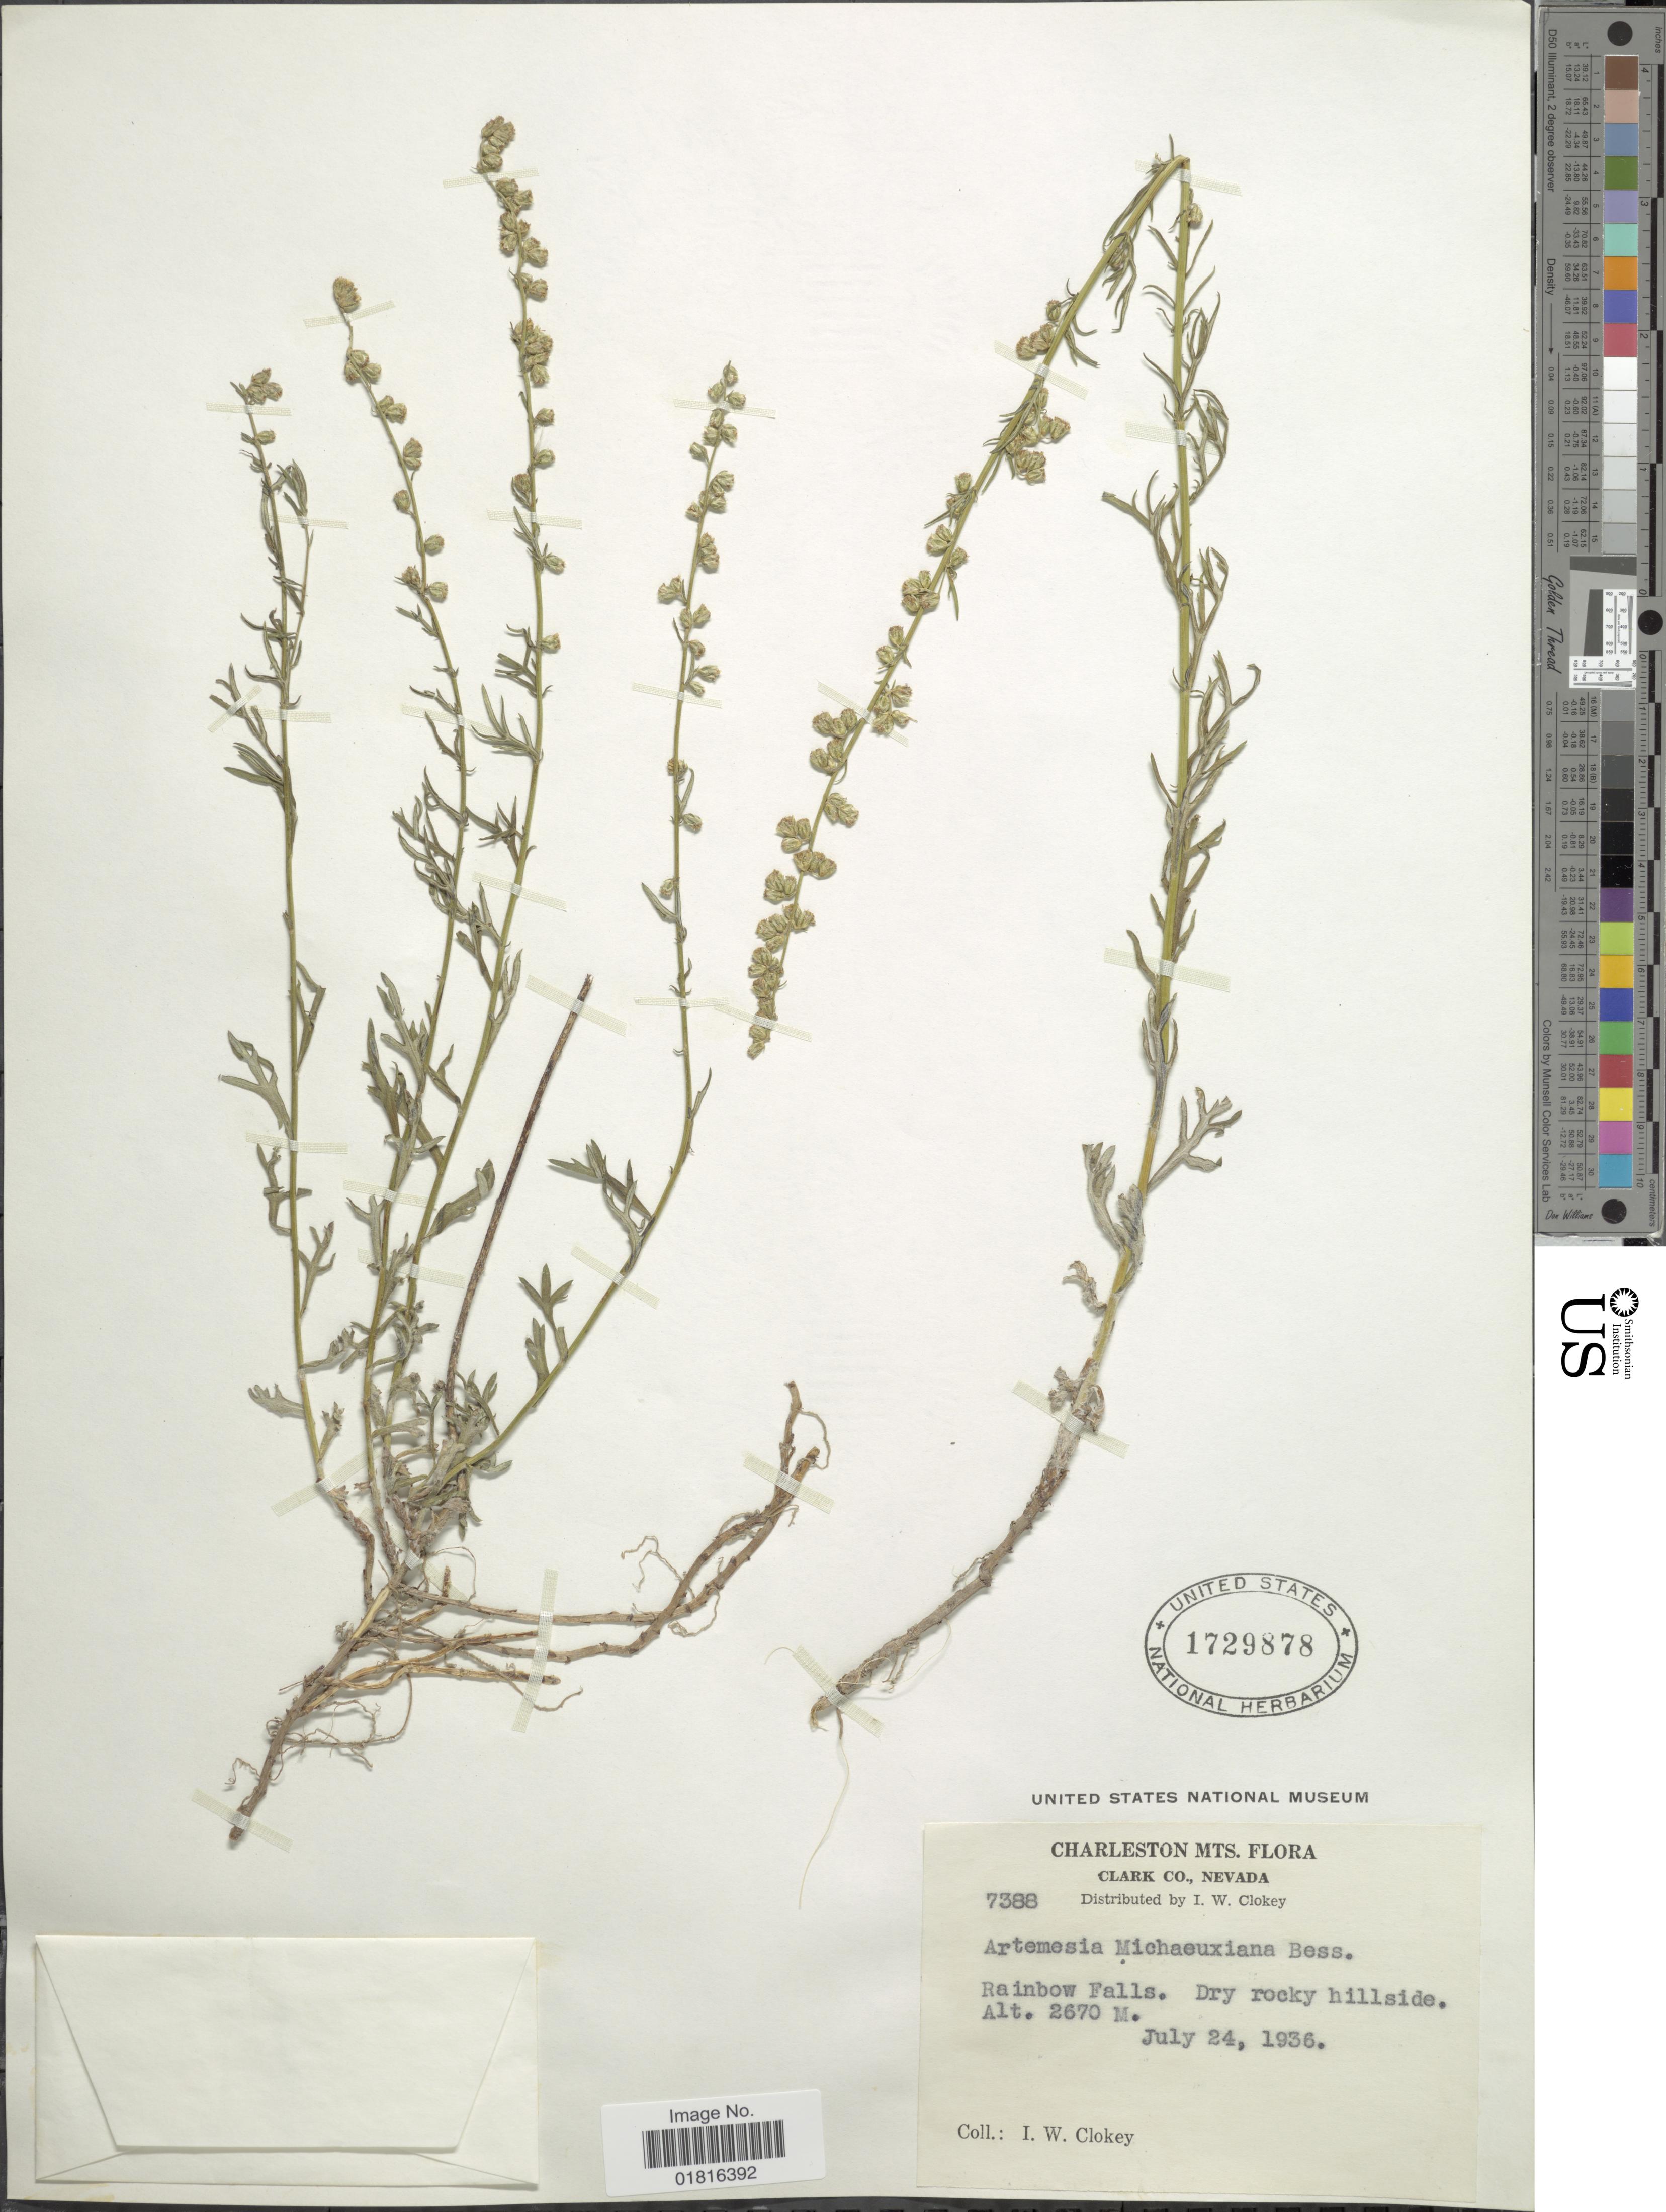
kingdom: Plantae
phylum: Tracheophyta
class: Magnoliopsida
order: Asterales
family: Asteraceae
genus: Artemisia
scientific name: Artemisia michauxiana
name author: Besser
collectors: I. W. Clokey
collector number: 7388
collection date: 1936-07-24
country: United States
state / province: Nevada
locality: Charleston Mts, Clark Co, Rainbow Falls, Dry rocky hillsides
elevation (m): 2670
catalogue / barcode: US 1729878